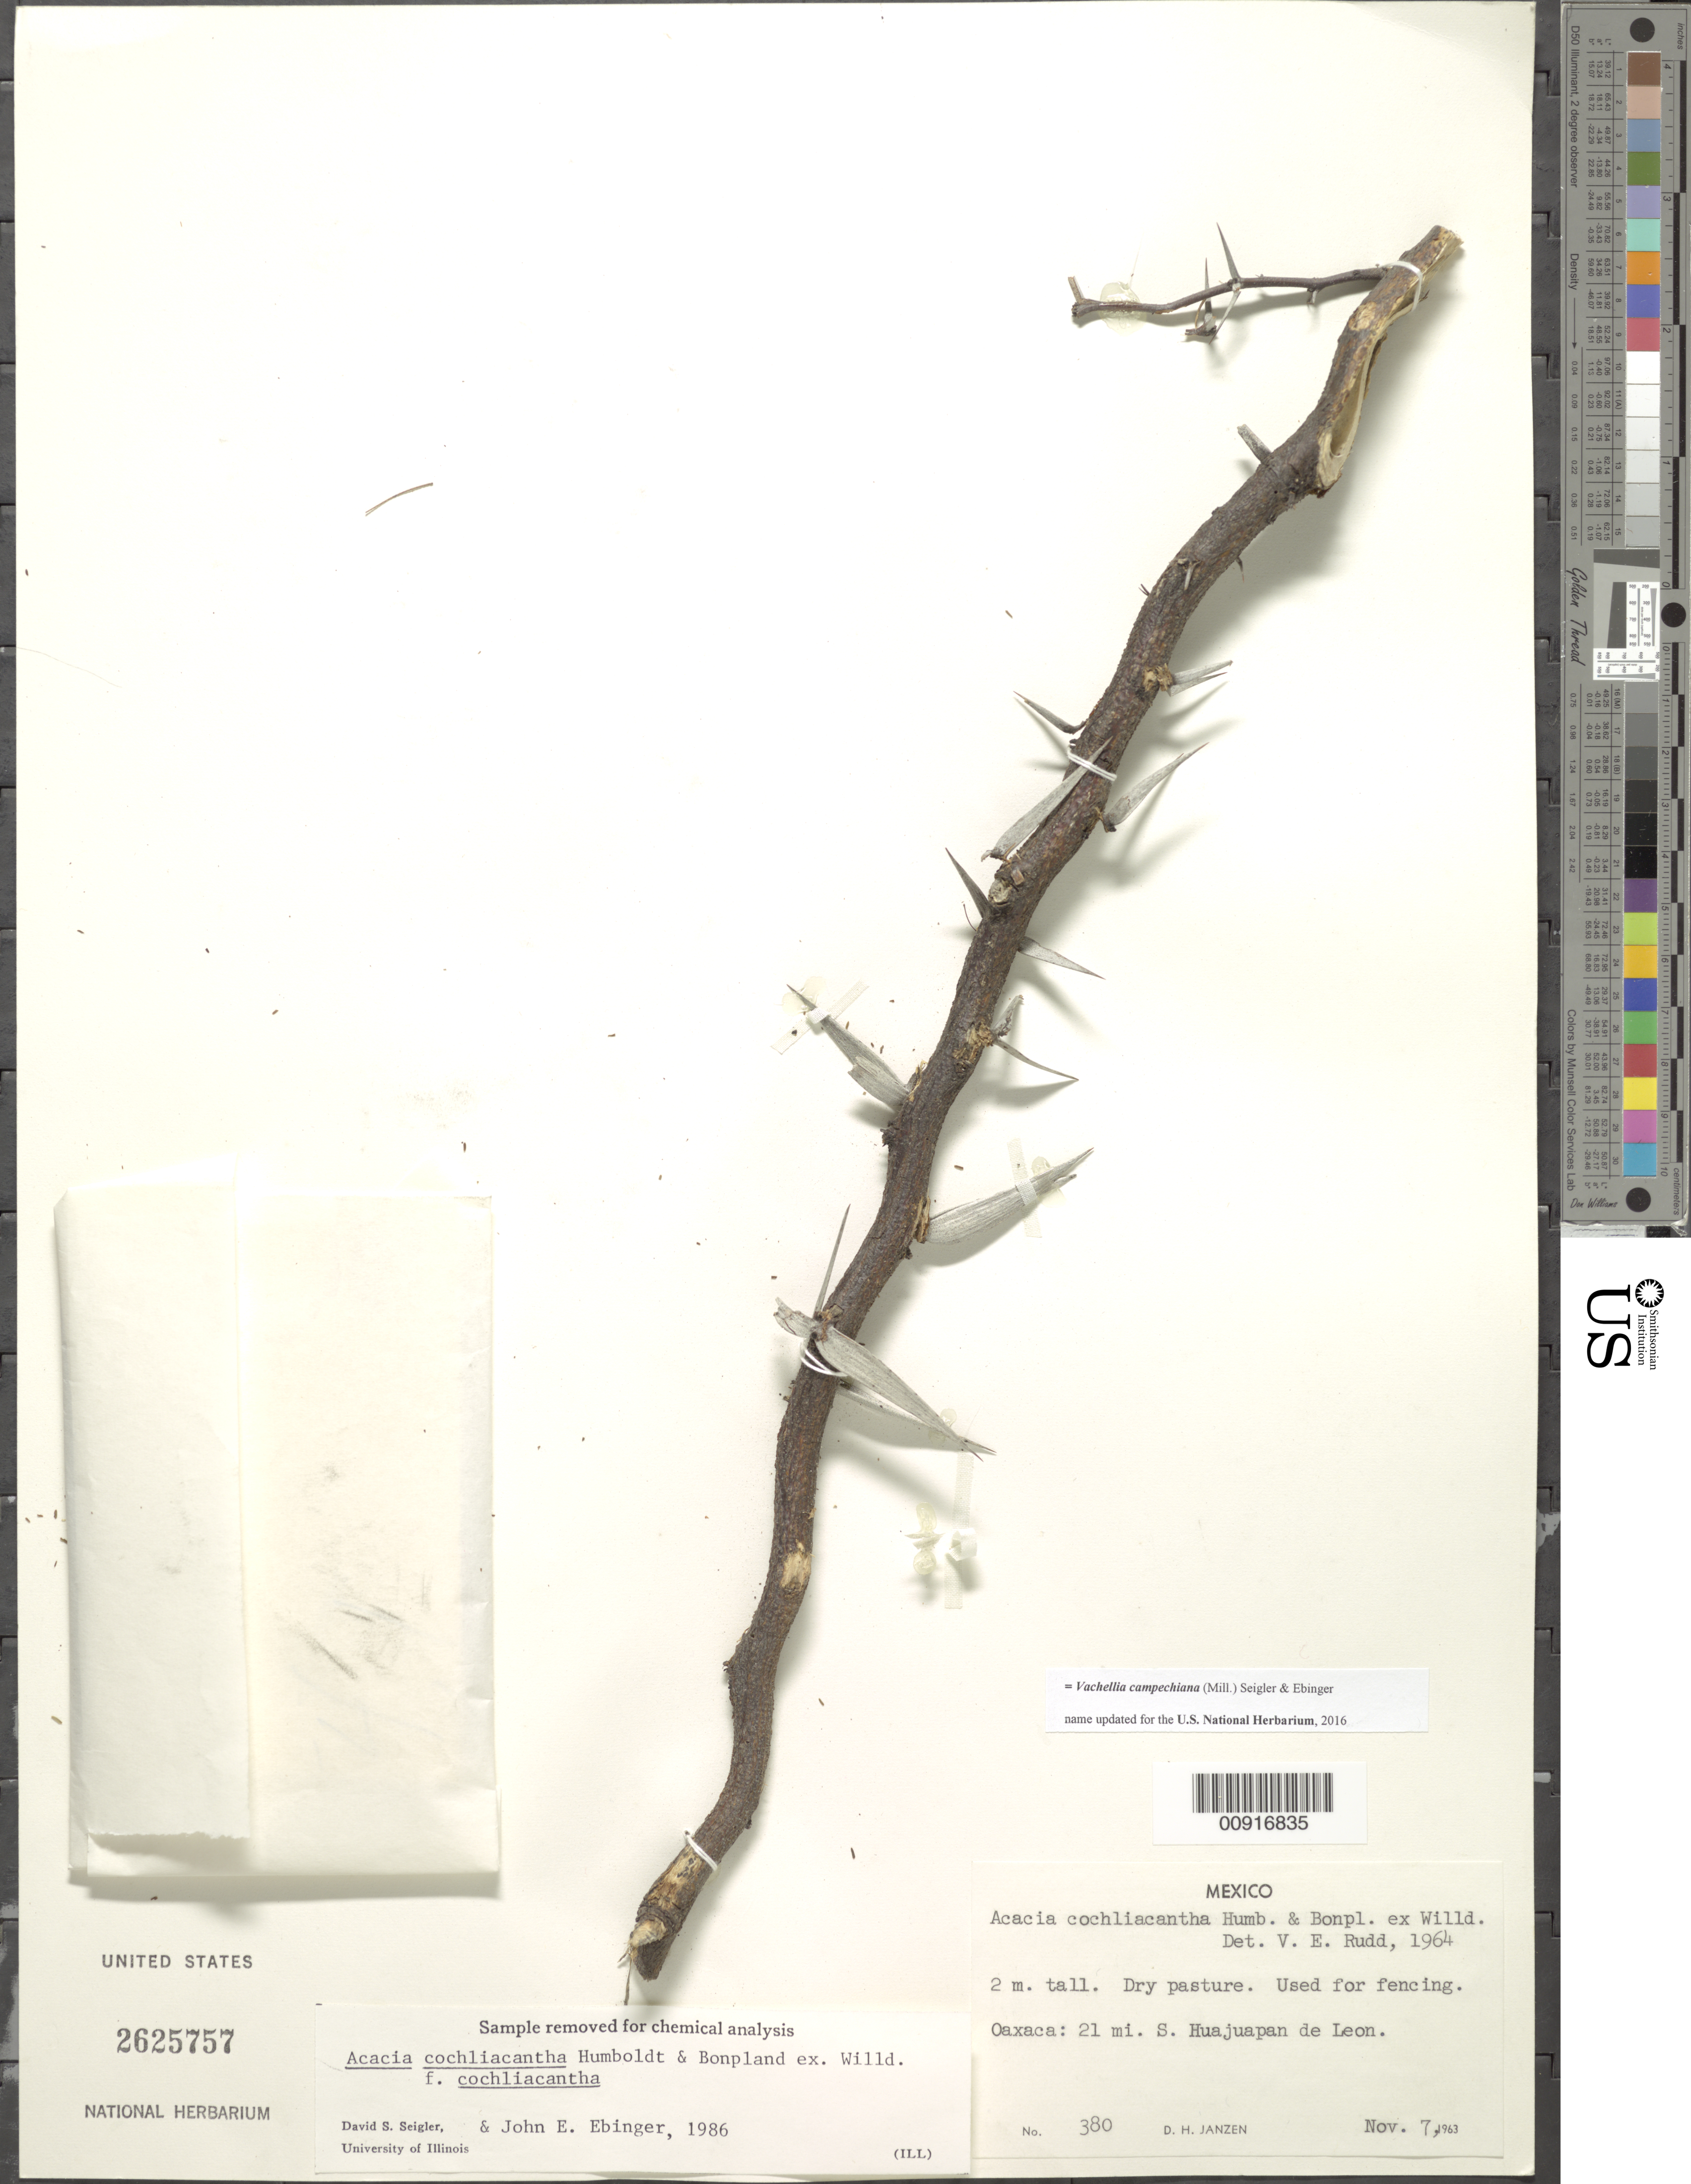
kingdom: Plantae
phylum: Tracheophyta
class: Magnoliopsida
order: Fabales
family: Fabaceae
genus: Vachellia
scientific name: Vachellia campechiana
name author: (Mill.) Seigler & Ebinger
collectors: D. Janzen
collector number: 380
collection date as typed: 07 Nov 1963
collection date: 1963-11-07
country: Mexico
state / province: Oaxaca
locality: Oaxaca: 21 mi. S Huajuapan de León.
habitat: Dry pasture.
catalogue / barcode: US 2625757